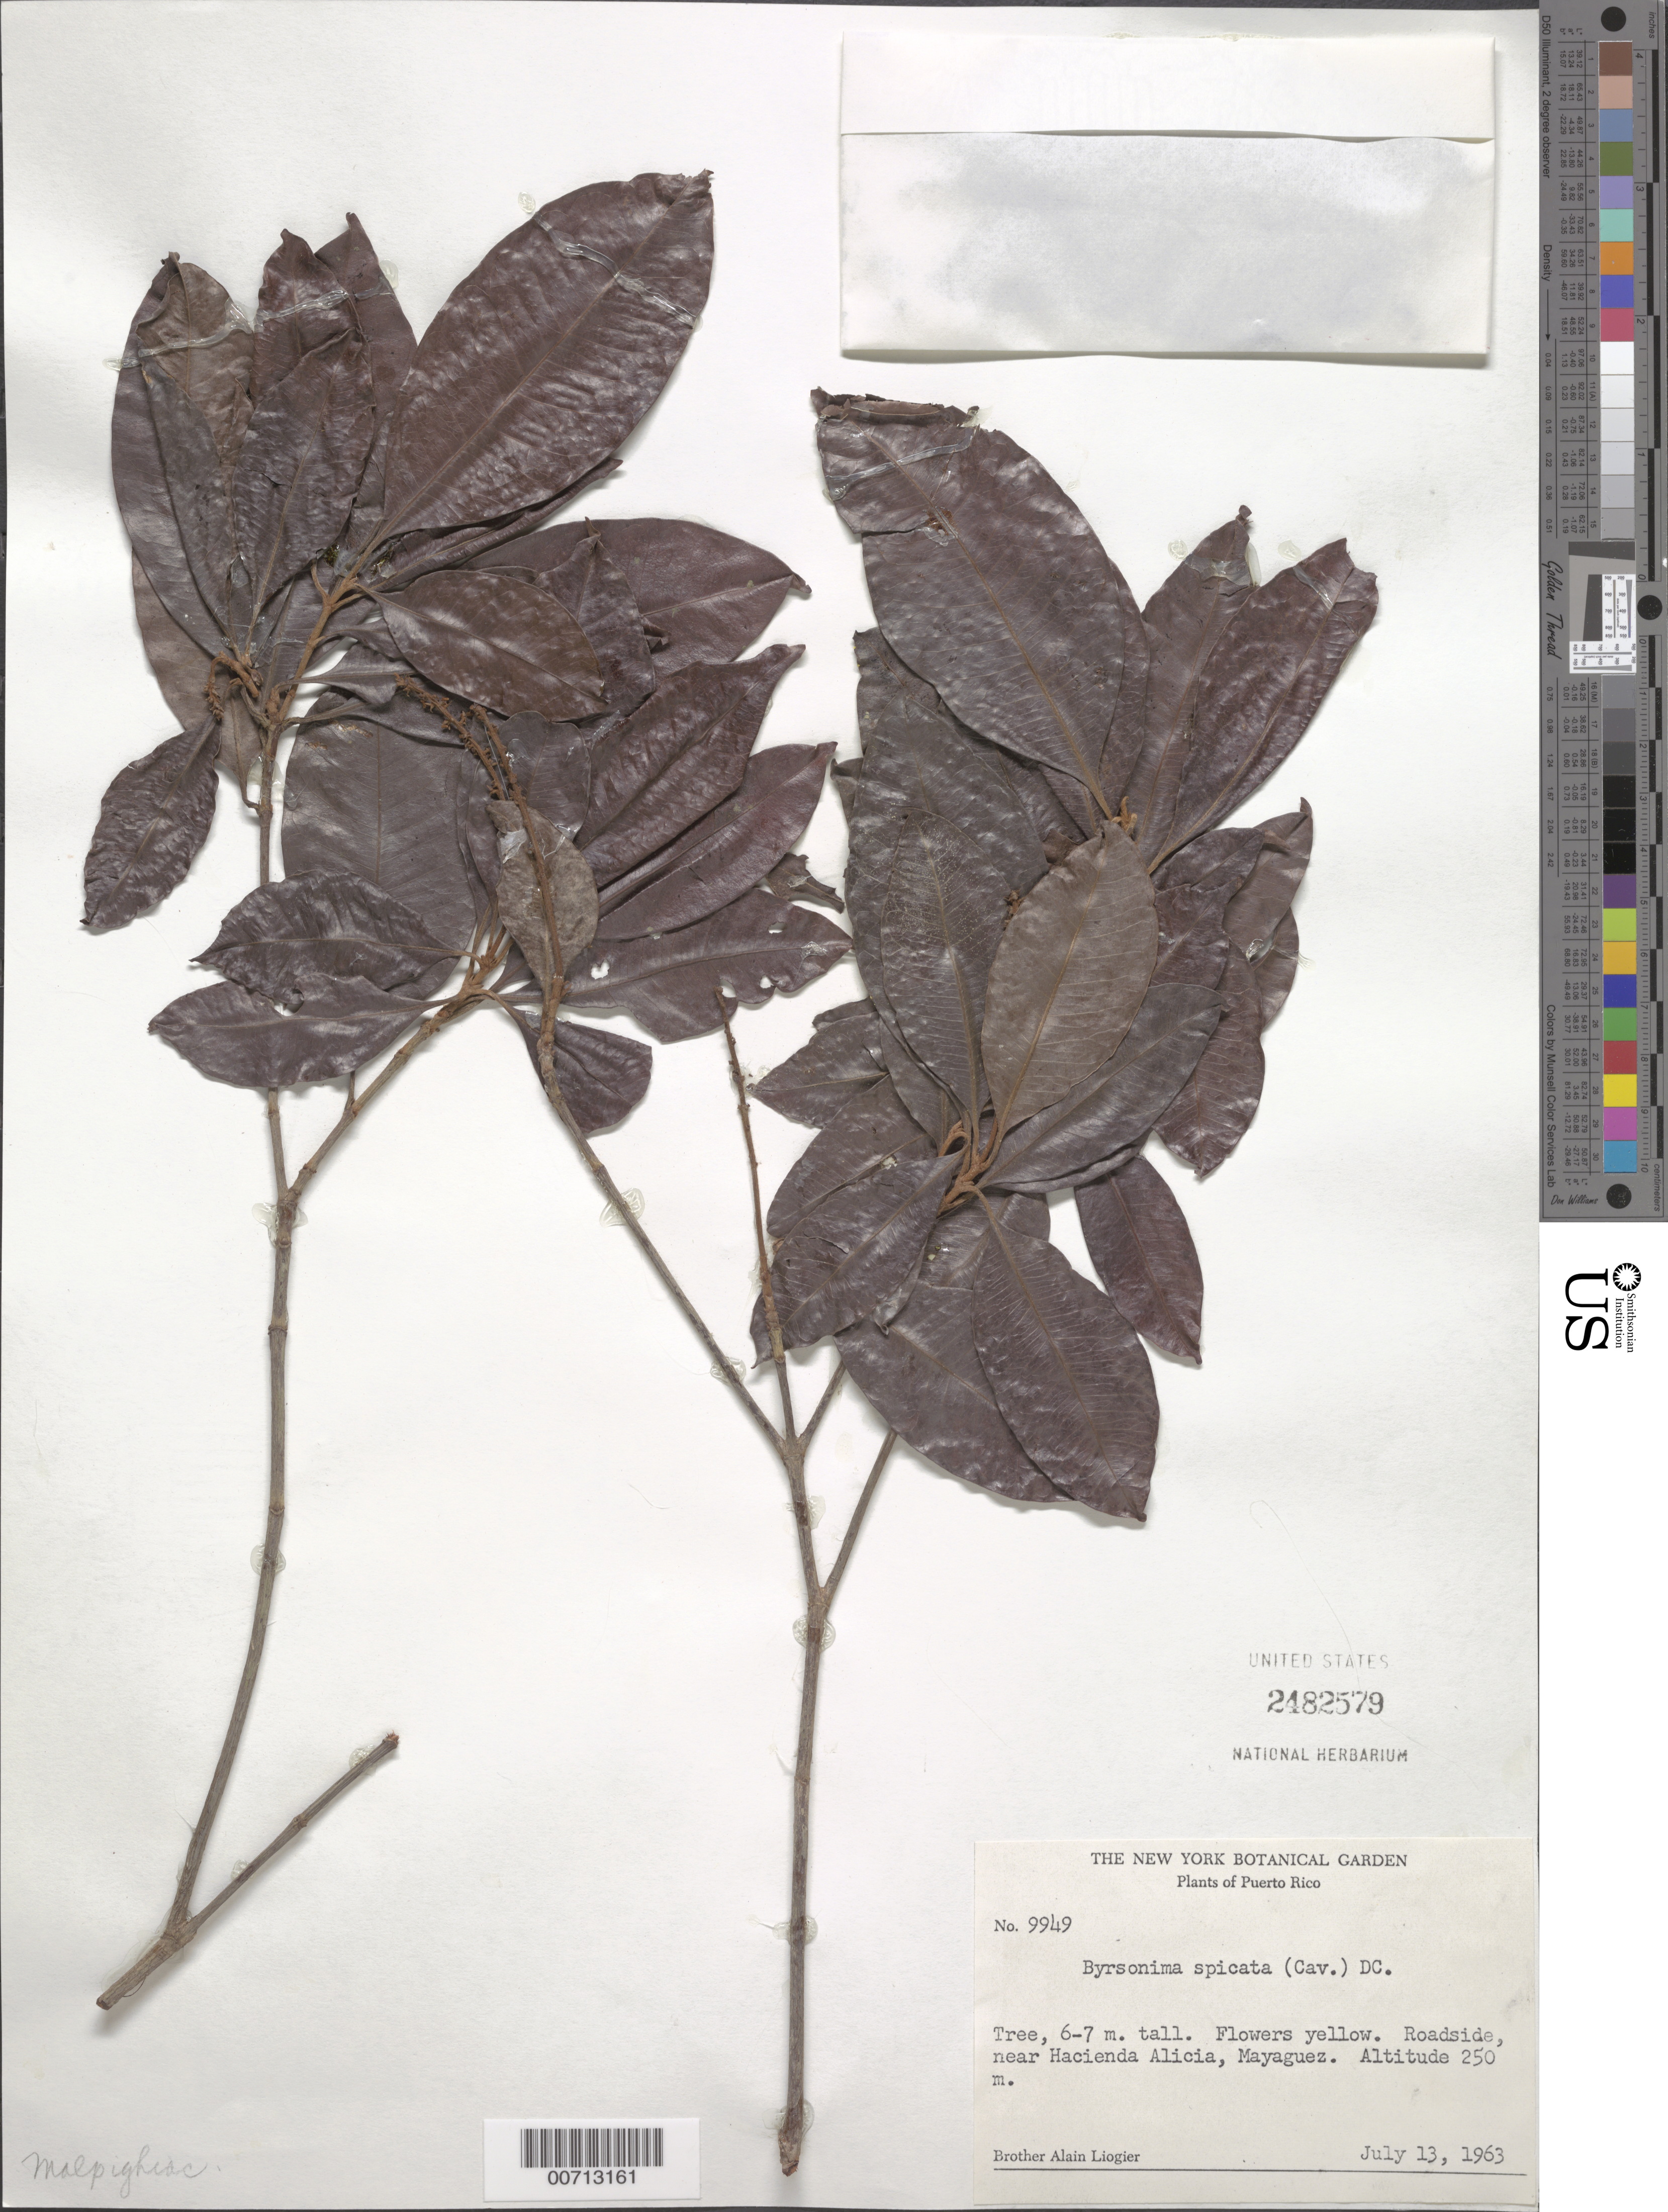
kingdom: Plantae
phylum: Tracheophyta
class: Magnoliopsida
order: Malpighiales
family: Malpighiaceae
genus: Byrsonima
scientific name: Byrsonima spicata (Cav.) DC.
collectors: A. H. Liogier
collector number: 9949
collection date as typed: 13 Jul 1963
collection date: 1963-07-13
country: Puerto Rico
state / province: Mayaguez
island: Greater Antilles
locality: Hacienda Alicia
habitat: Roadside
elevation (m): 250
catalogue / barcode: US 2482579